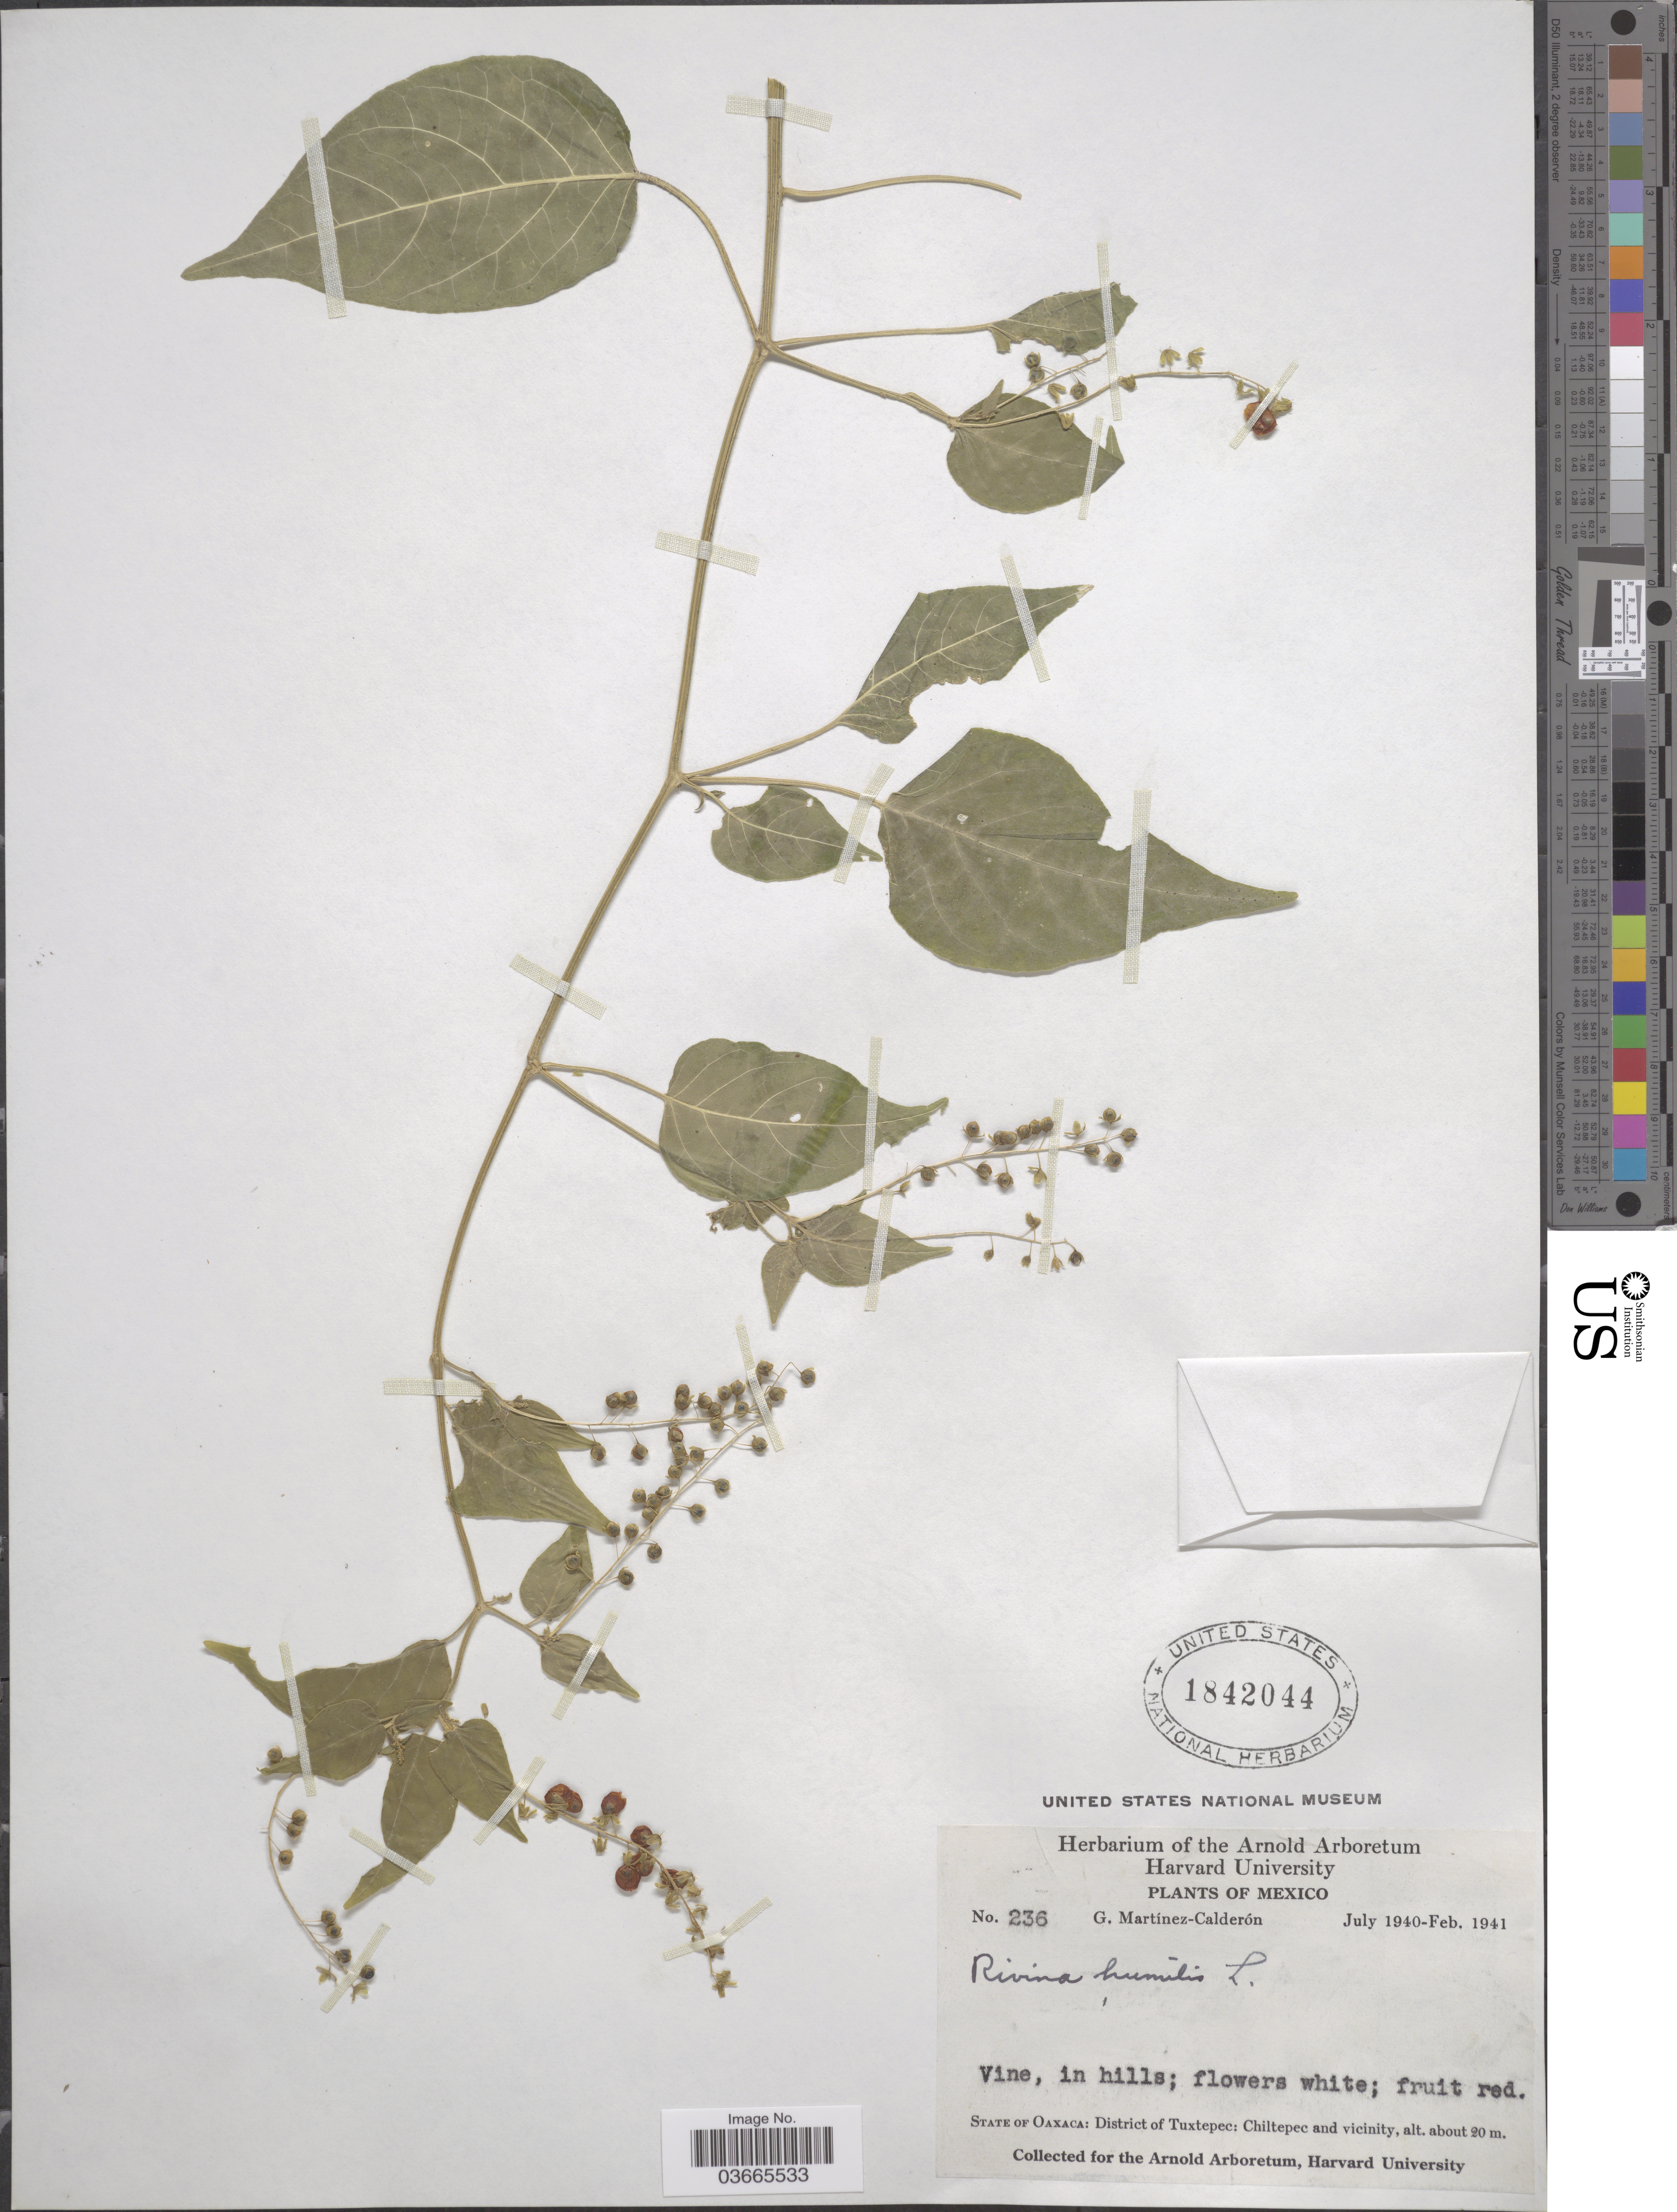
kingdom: Plantae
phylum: Tracheophyta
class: Magnoliopsida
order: Caryophyllales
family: Phytolaccaceae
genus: Rivina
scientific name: Rivina humilis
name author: L.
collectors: G. Martínez Calderón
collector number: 236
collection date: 1940-07/1941-02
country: Mexico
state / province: Oaxaca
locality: District of Tuxtepec: Chiltepec and vicinity.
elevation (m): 20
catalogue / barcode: US 1842044